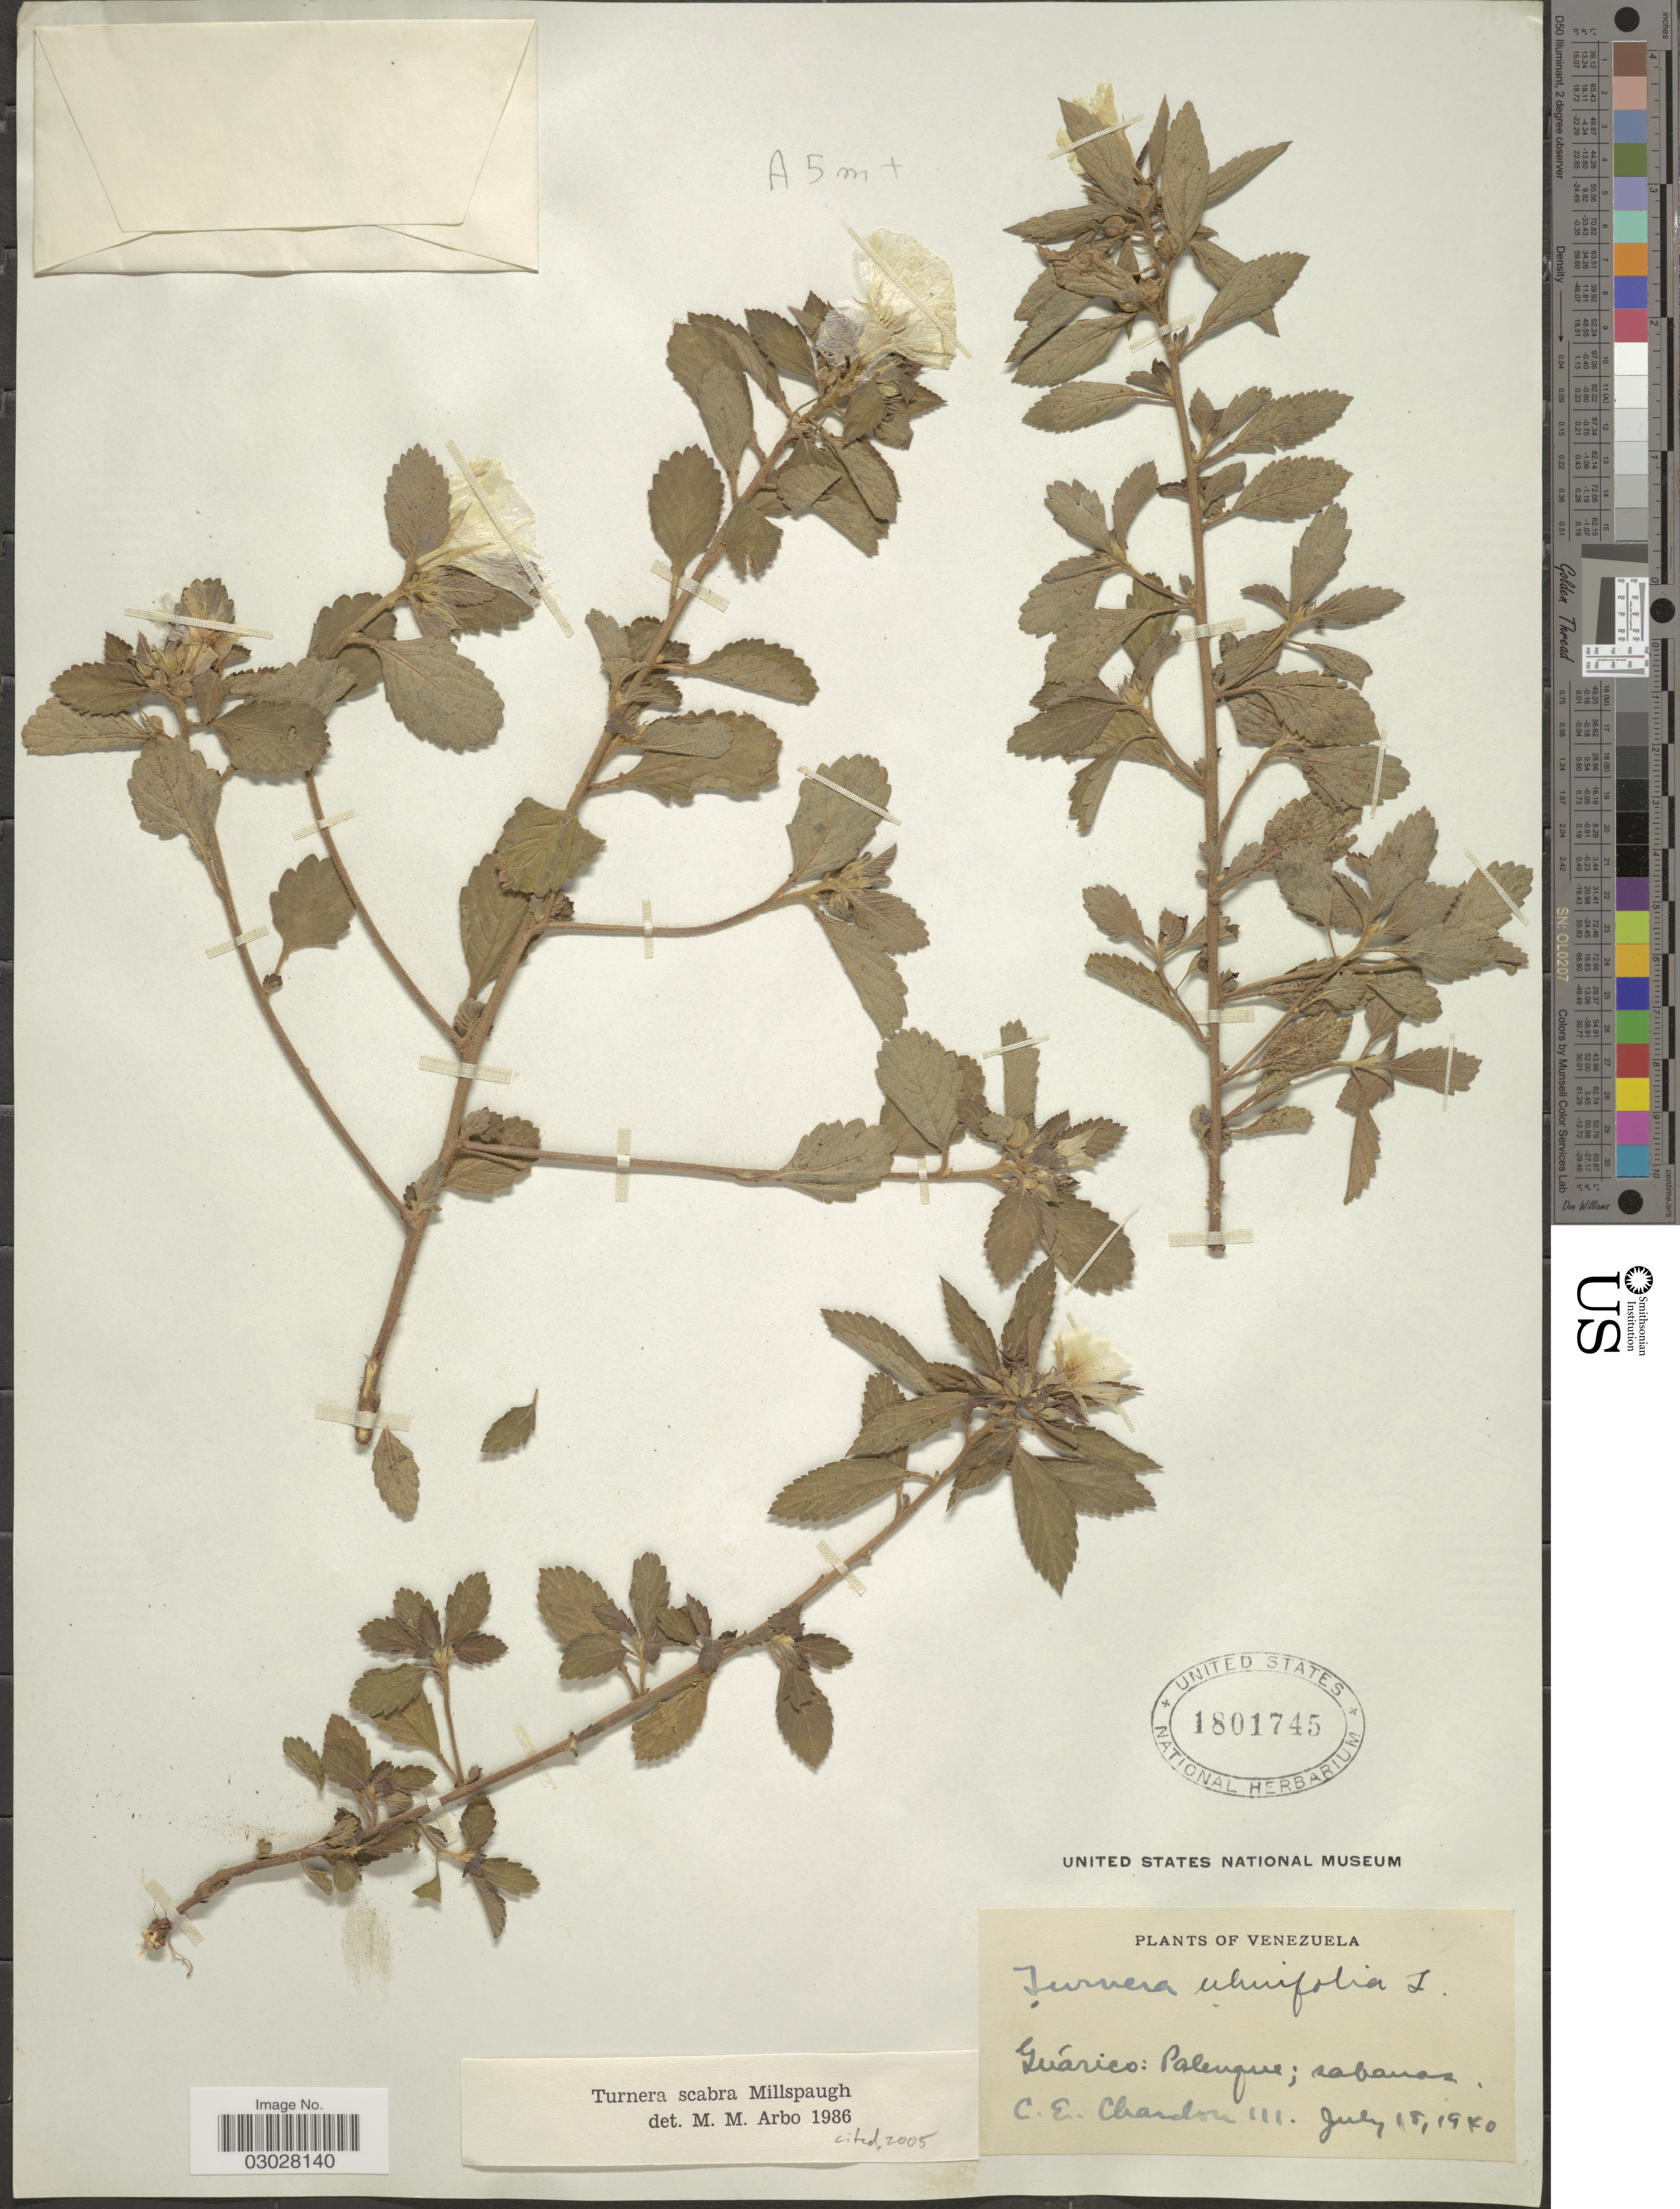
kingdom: Plantae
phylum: Tracheophyta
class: Magnoliopsida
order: Malpighiales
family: Turneraceae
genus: Turnera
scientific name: Turnera scabra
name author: Millsp.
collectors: C. E. Chardón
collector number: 111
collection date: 1940-07-15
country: Venezuela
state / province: Guárico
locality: Guárico: Palenque.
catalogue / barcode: US 1801745